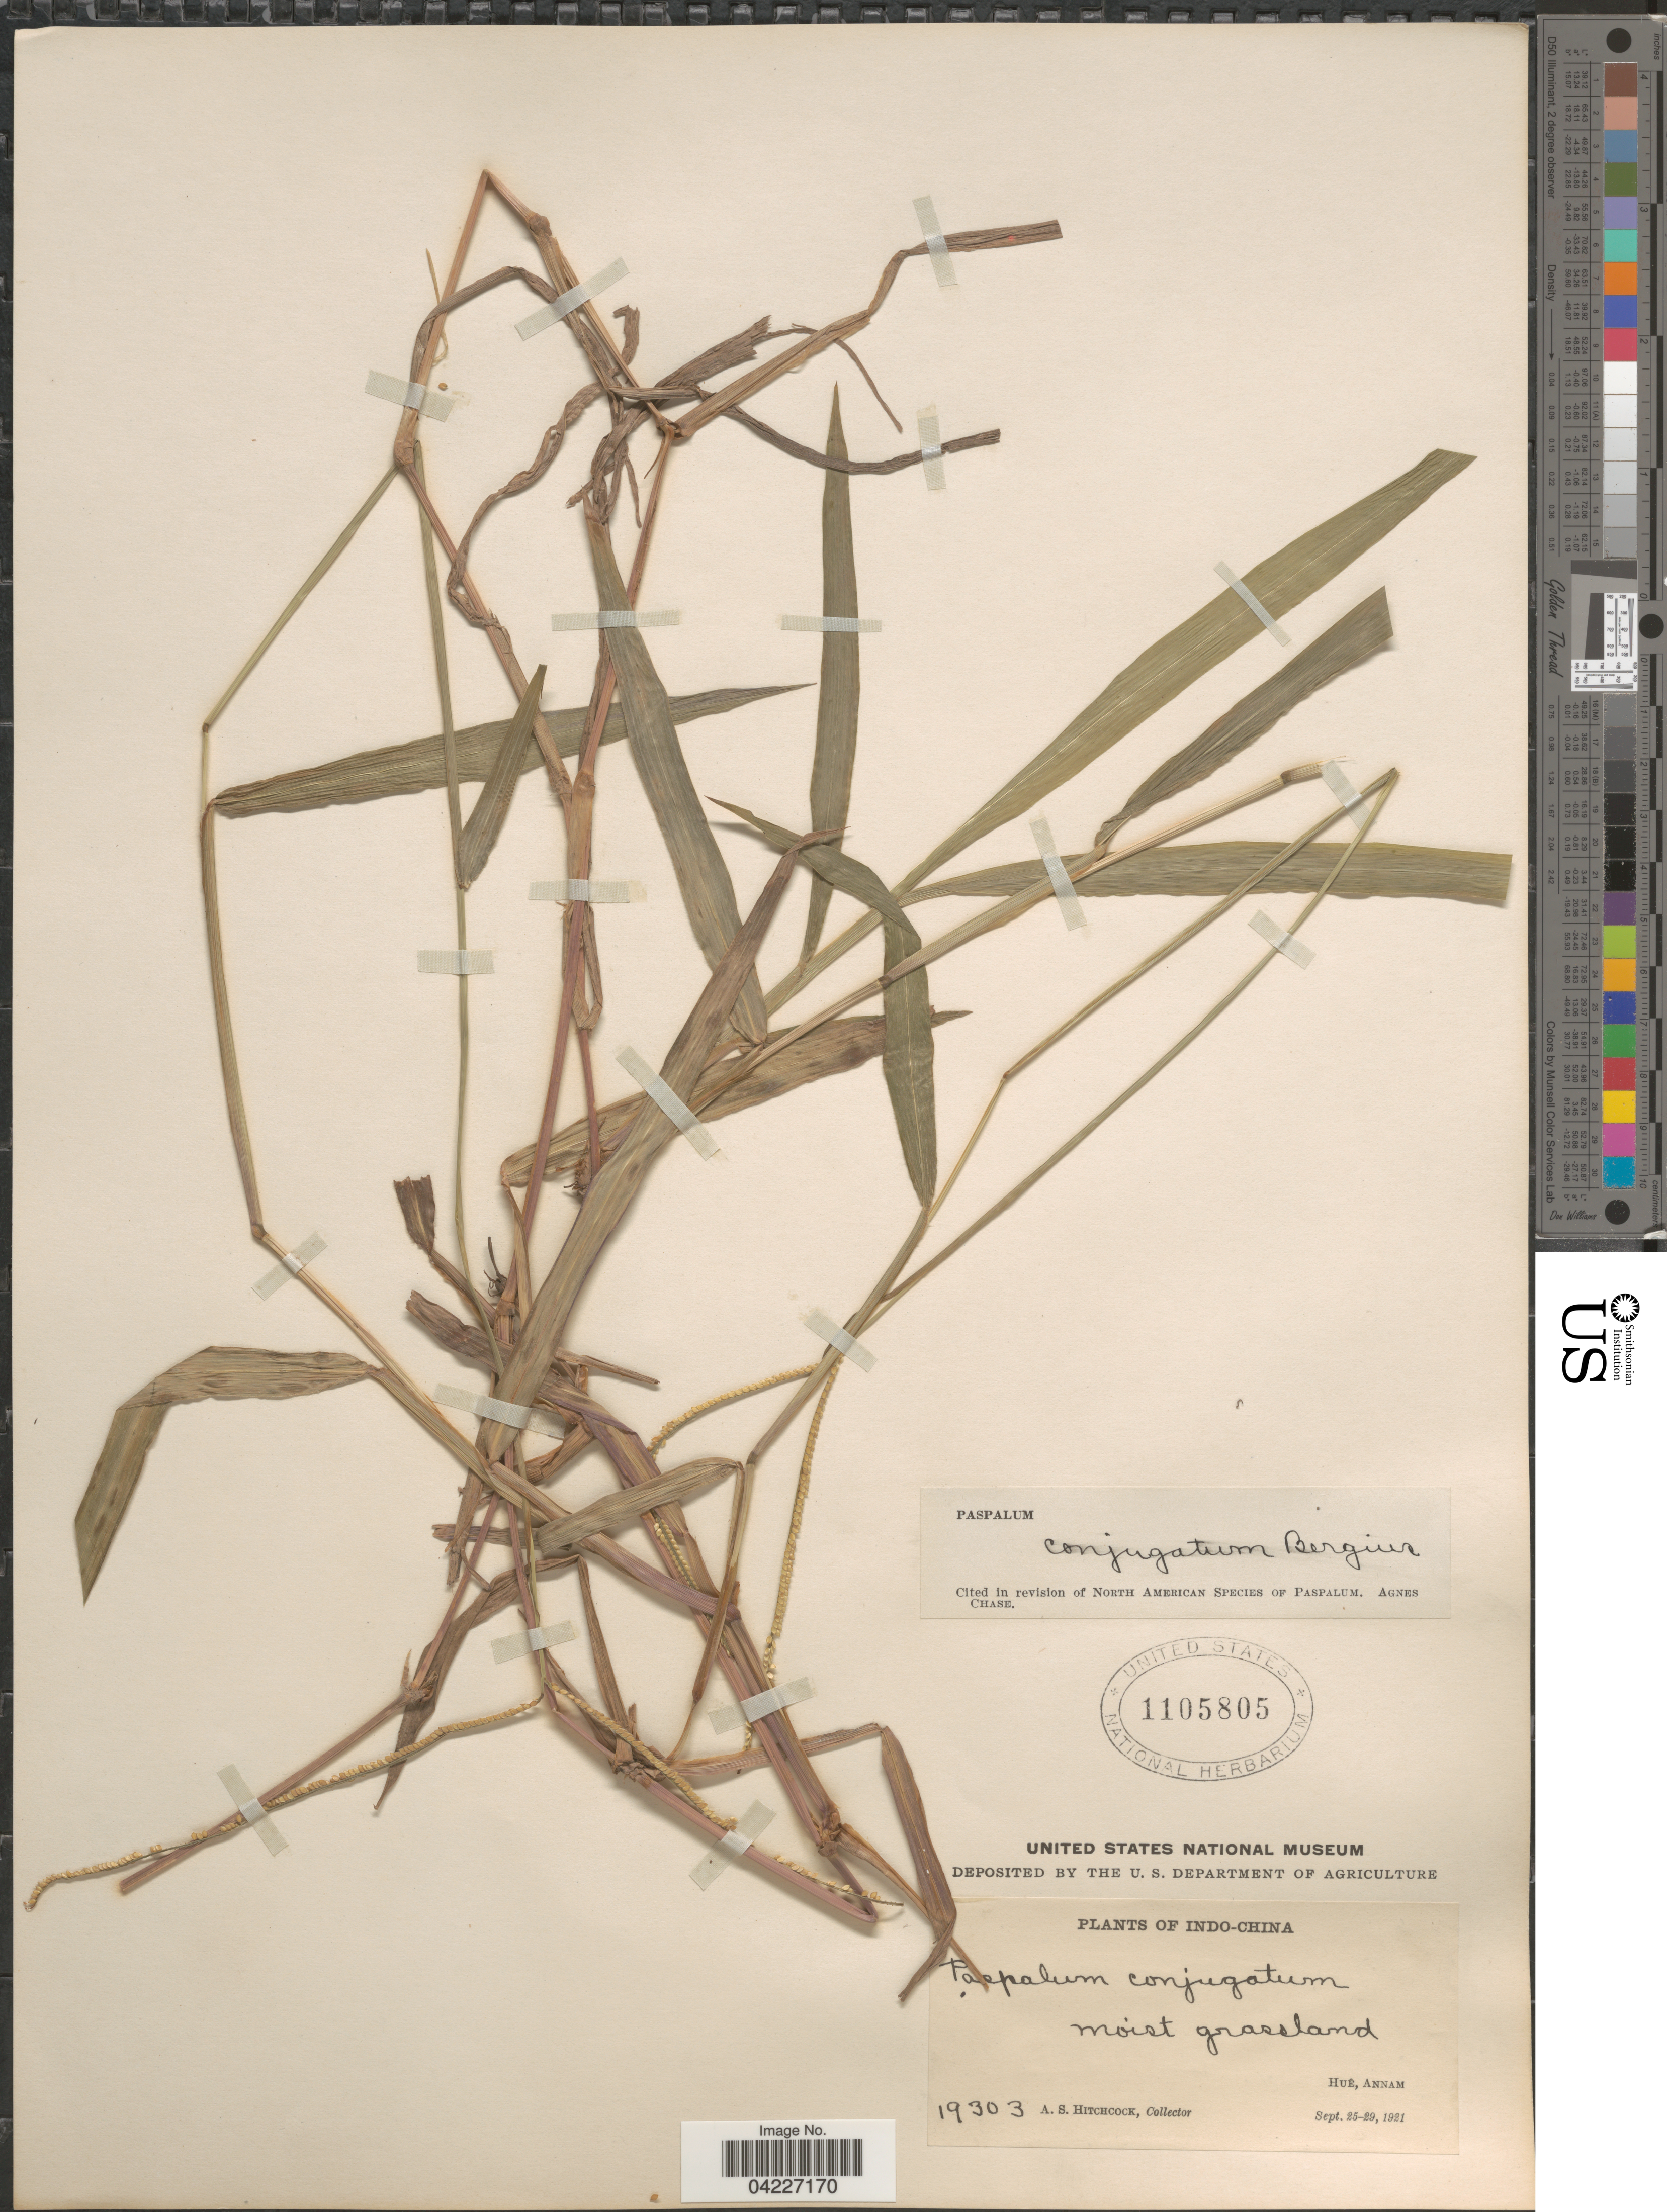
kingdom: Plantae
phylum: Tracheophyta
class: Liliopsida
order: Poales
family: Poaceae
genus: Paspalum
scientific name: Paspalum conjugatum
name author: P.J. Bergius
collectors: A. S. Hitchcock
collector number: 19303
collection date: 1921-09-25/1921-09-29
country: Vietnam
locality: Moist grassland. Huê, Annam.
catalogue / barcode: US 1105805